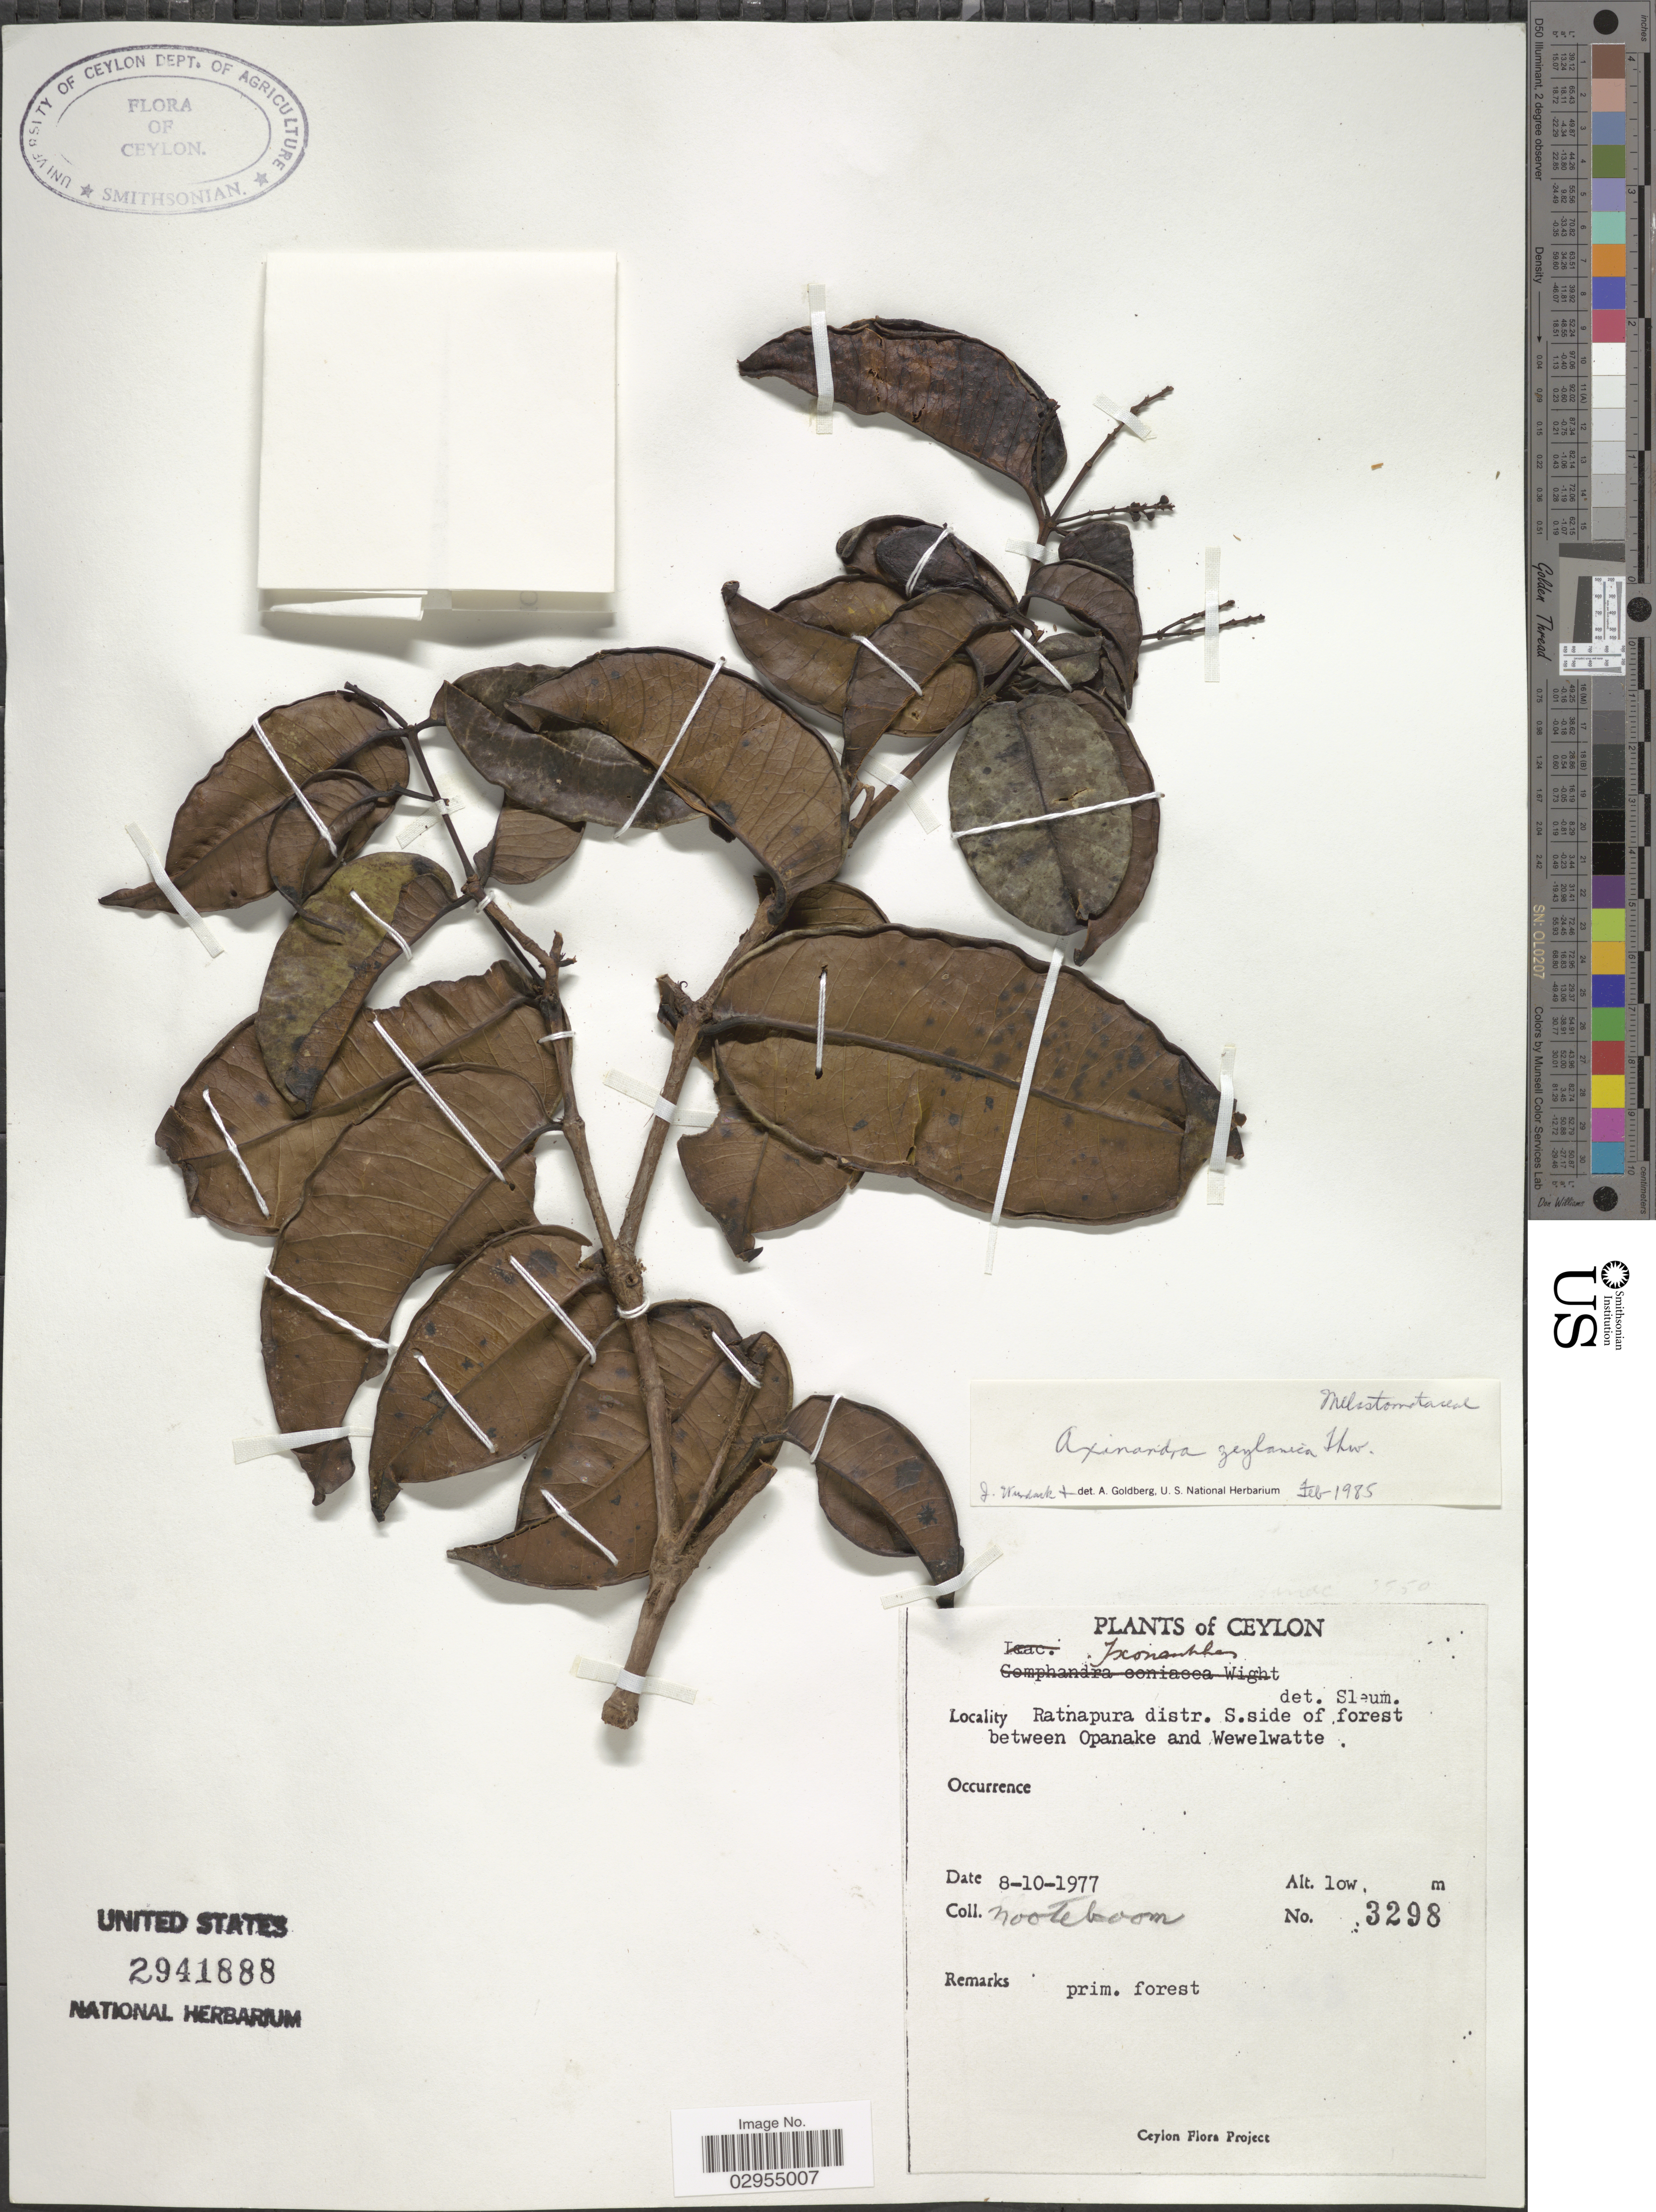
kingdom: Plantae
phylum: Tracheophyta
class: Magnoliopsida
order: Myrtales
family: Crypteroniaceae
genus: Axinandra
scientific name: Axinandra zeylanica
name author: Thwaites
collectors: Nooteboom, --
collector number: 3298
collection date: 1977-10-08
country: Sri Lanka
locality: Ceylon. Ratnapura distr. S. side of forest between Opanake and Wewelwatte.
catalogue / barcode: US 2941888